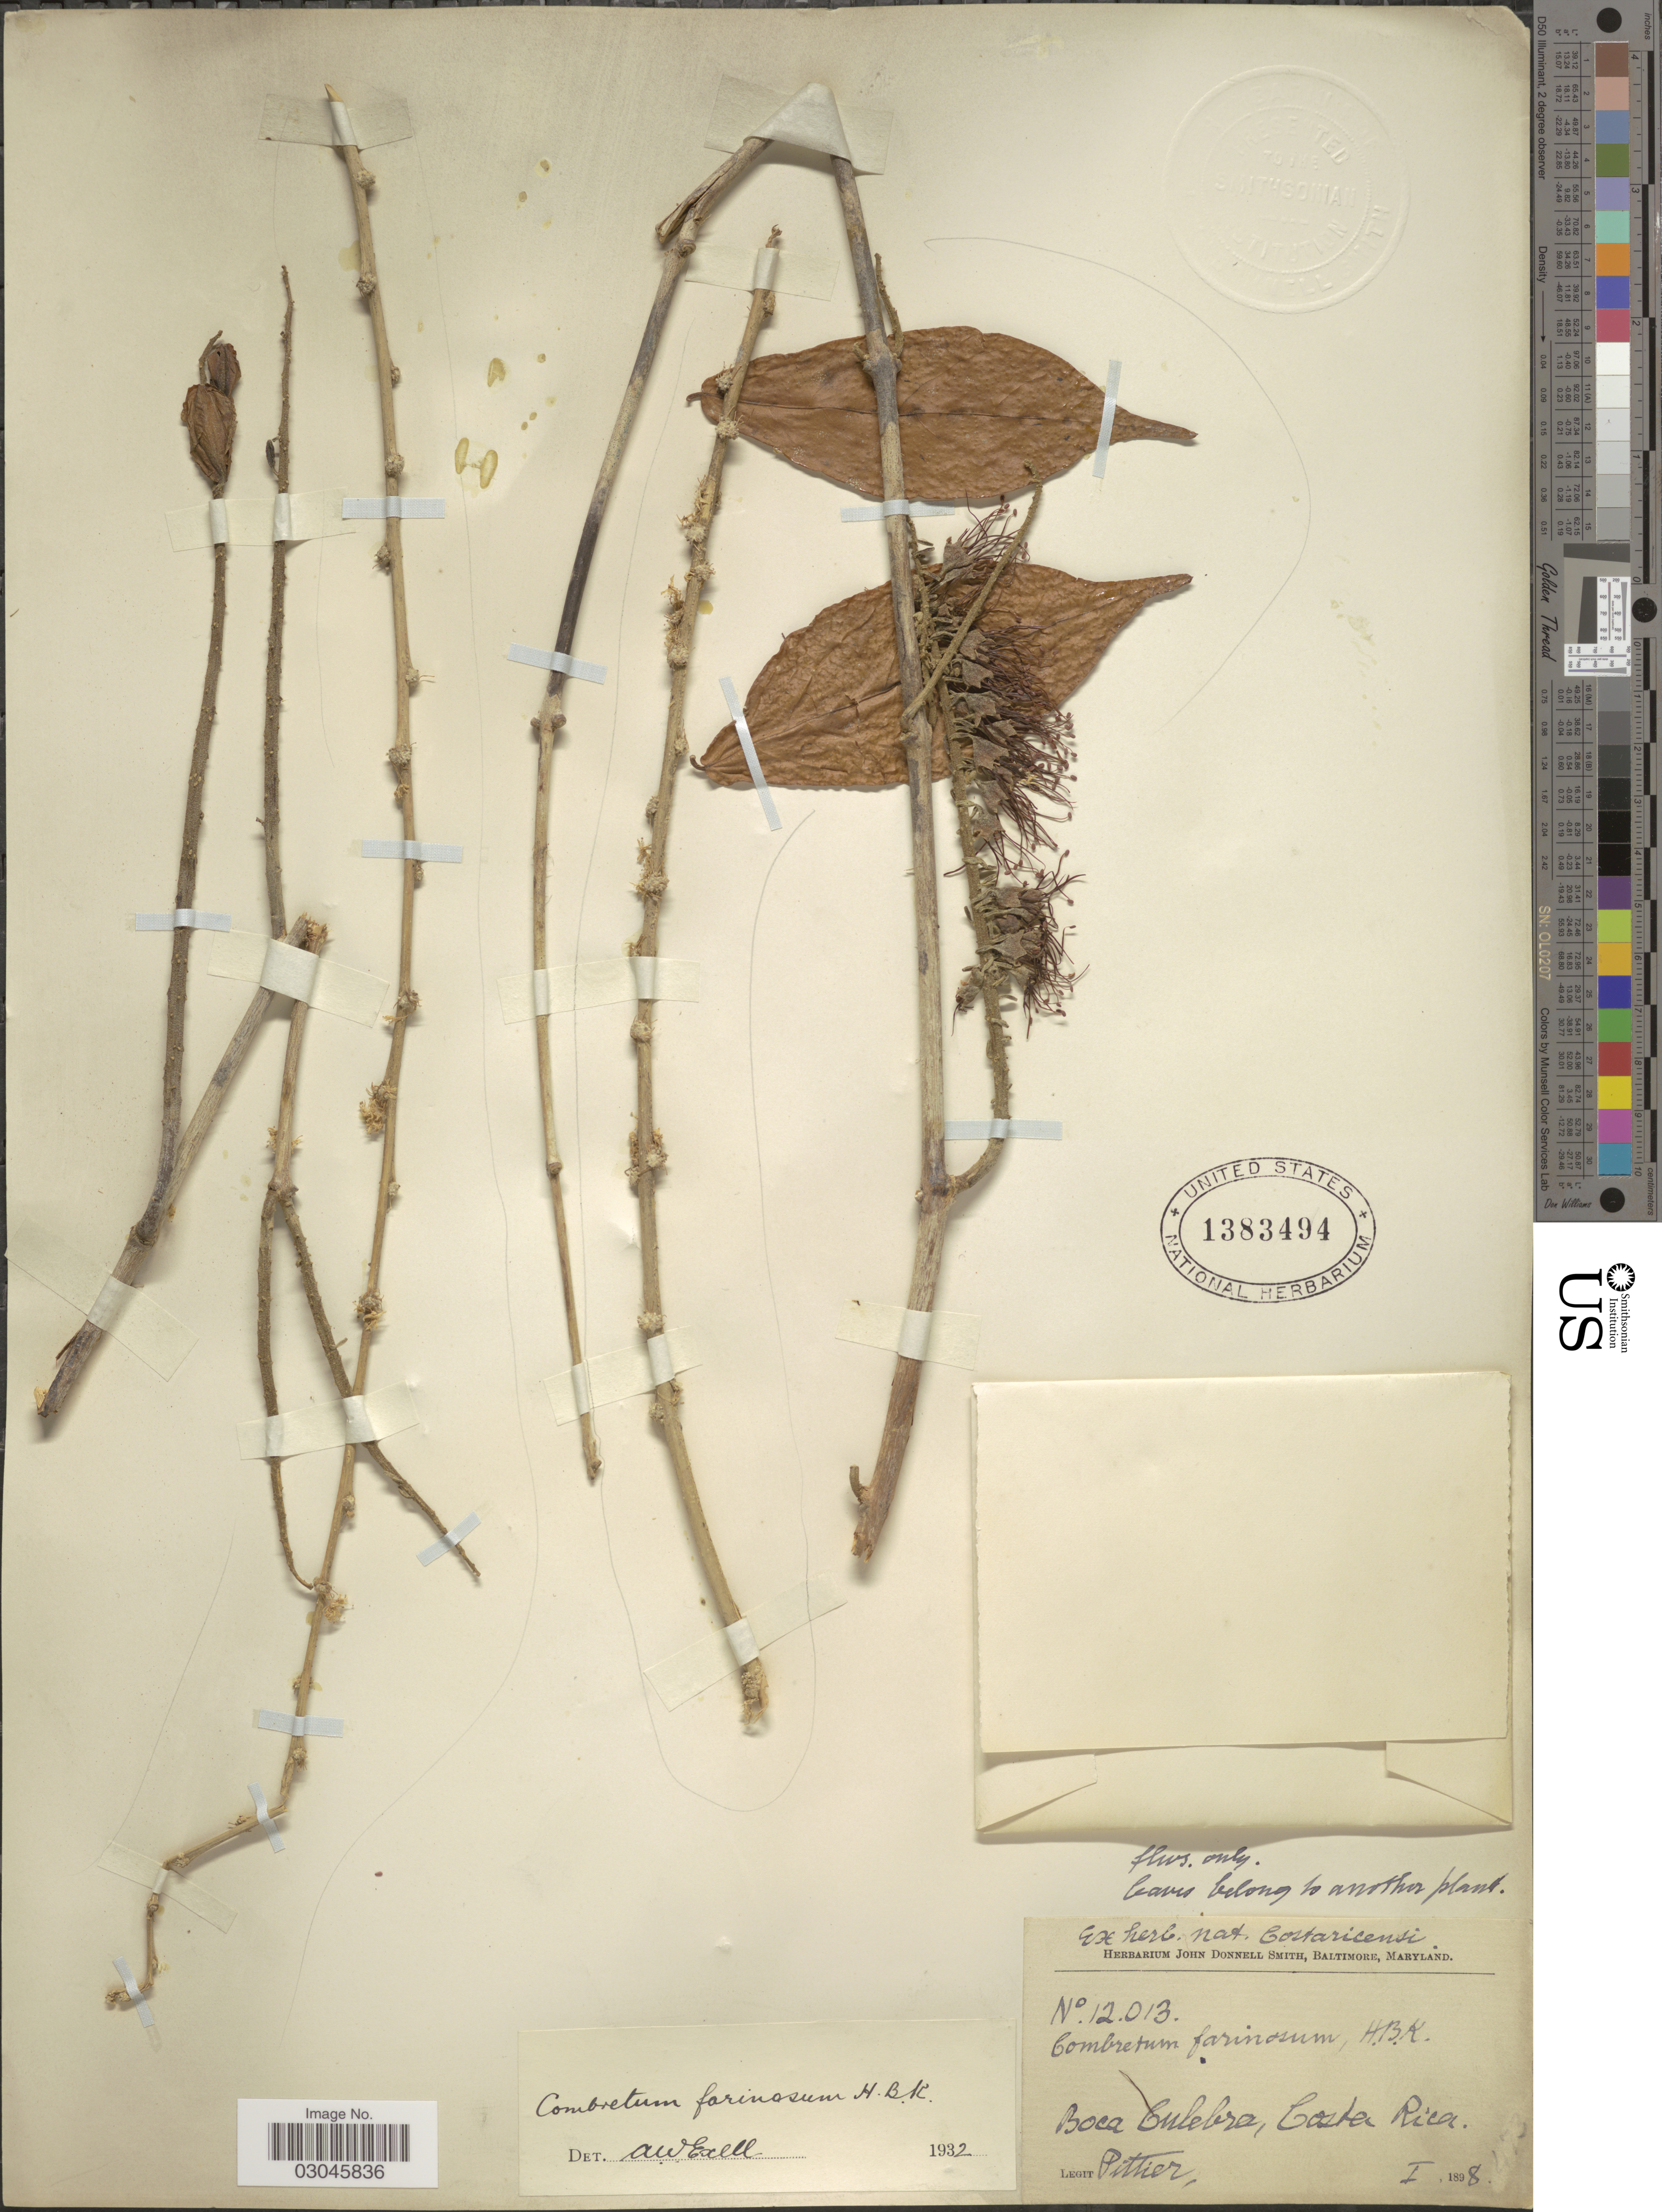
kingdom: Plantae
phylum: Tracheophyta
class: Magnoliopsida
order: Myrtales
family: Combretaceae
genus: Combretum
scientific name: Combretum fruticosum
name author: (Loefl.) Stuntz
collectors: Pittier, --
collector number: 12013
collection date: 1898-01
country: Costa Rica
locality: Boco Culebra.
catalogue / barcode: US 1383494